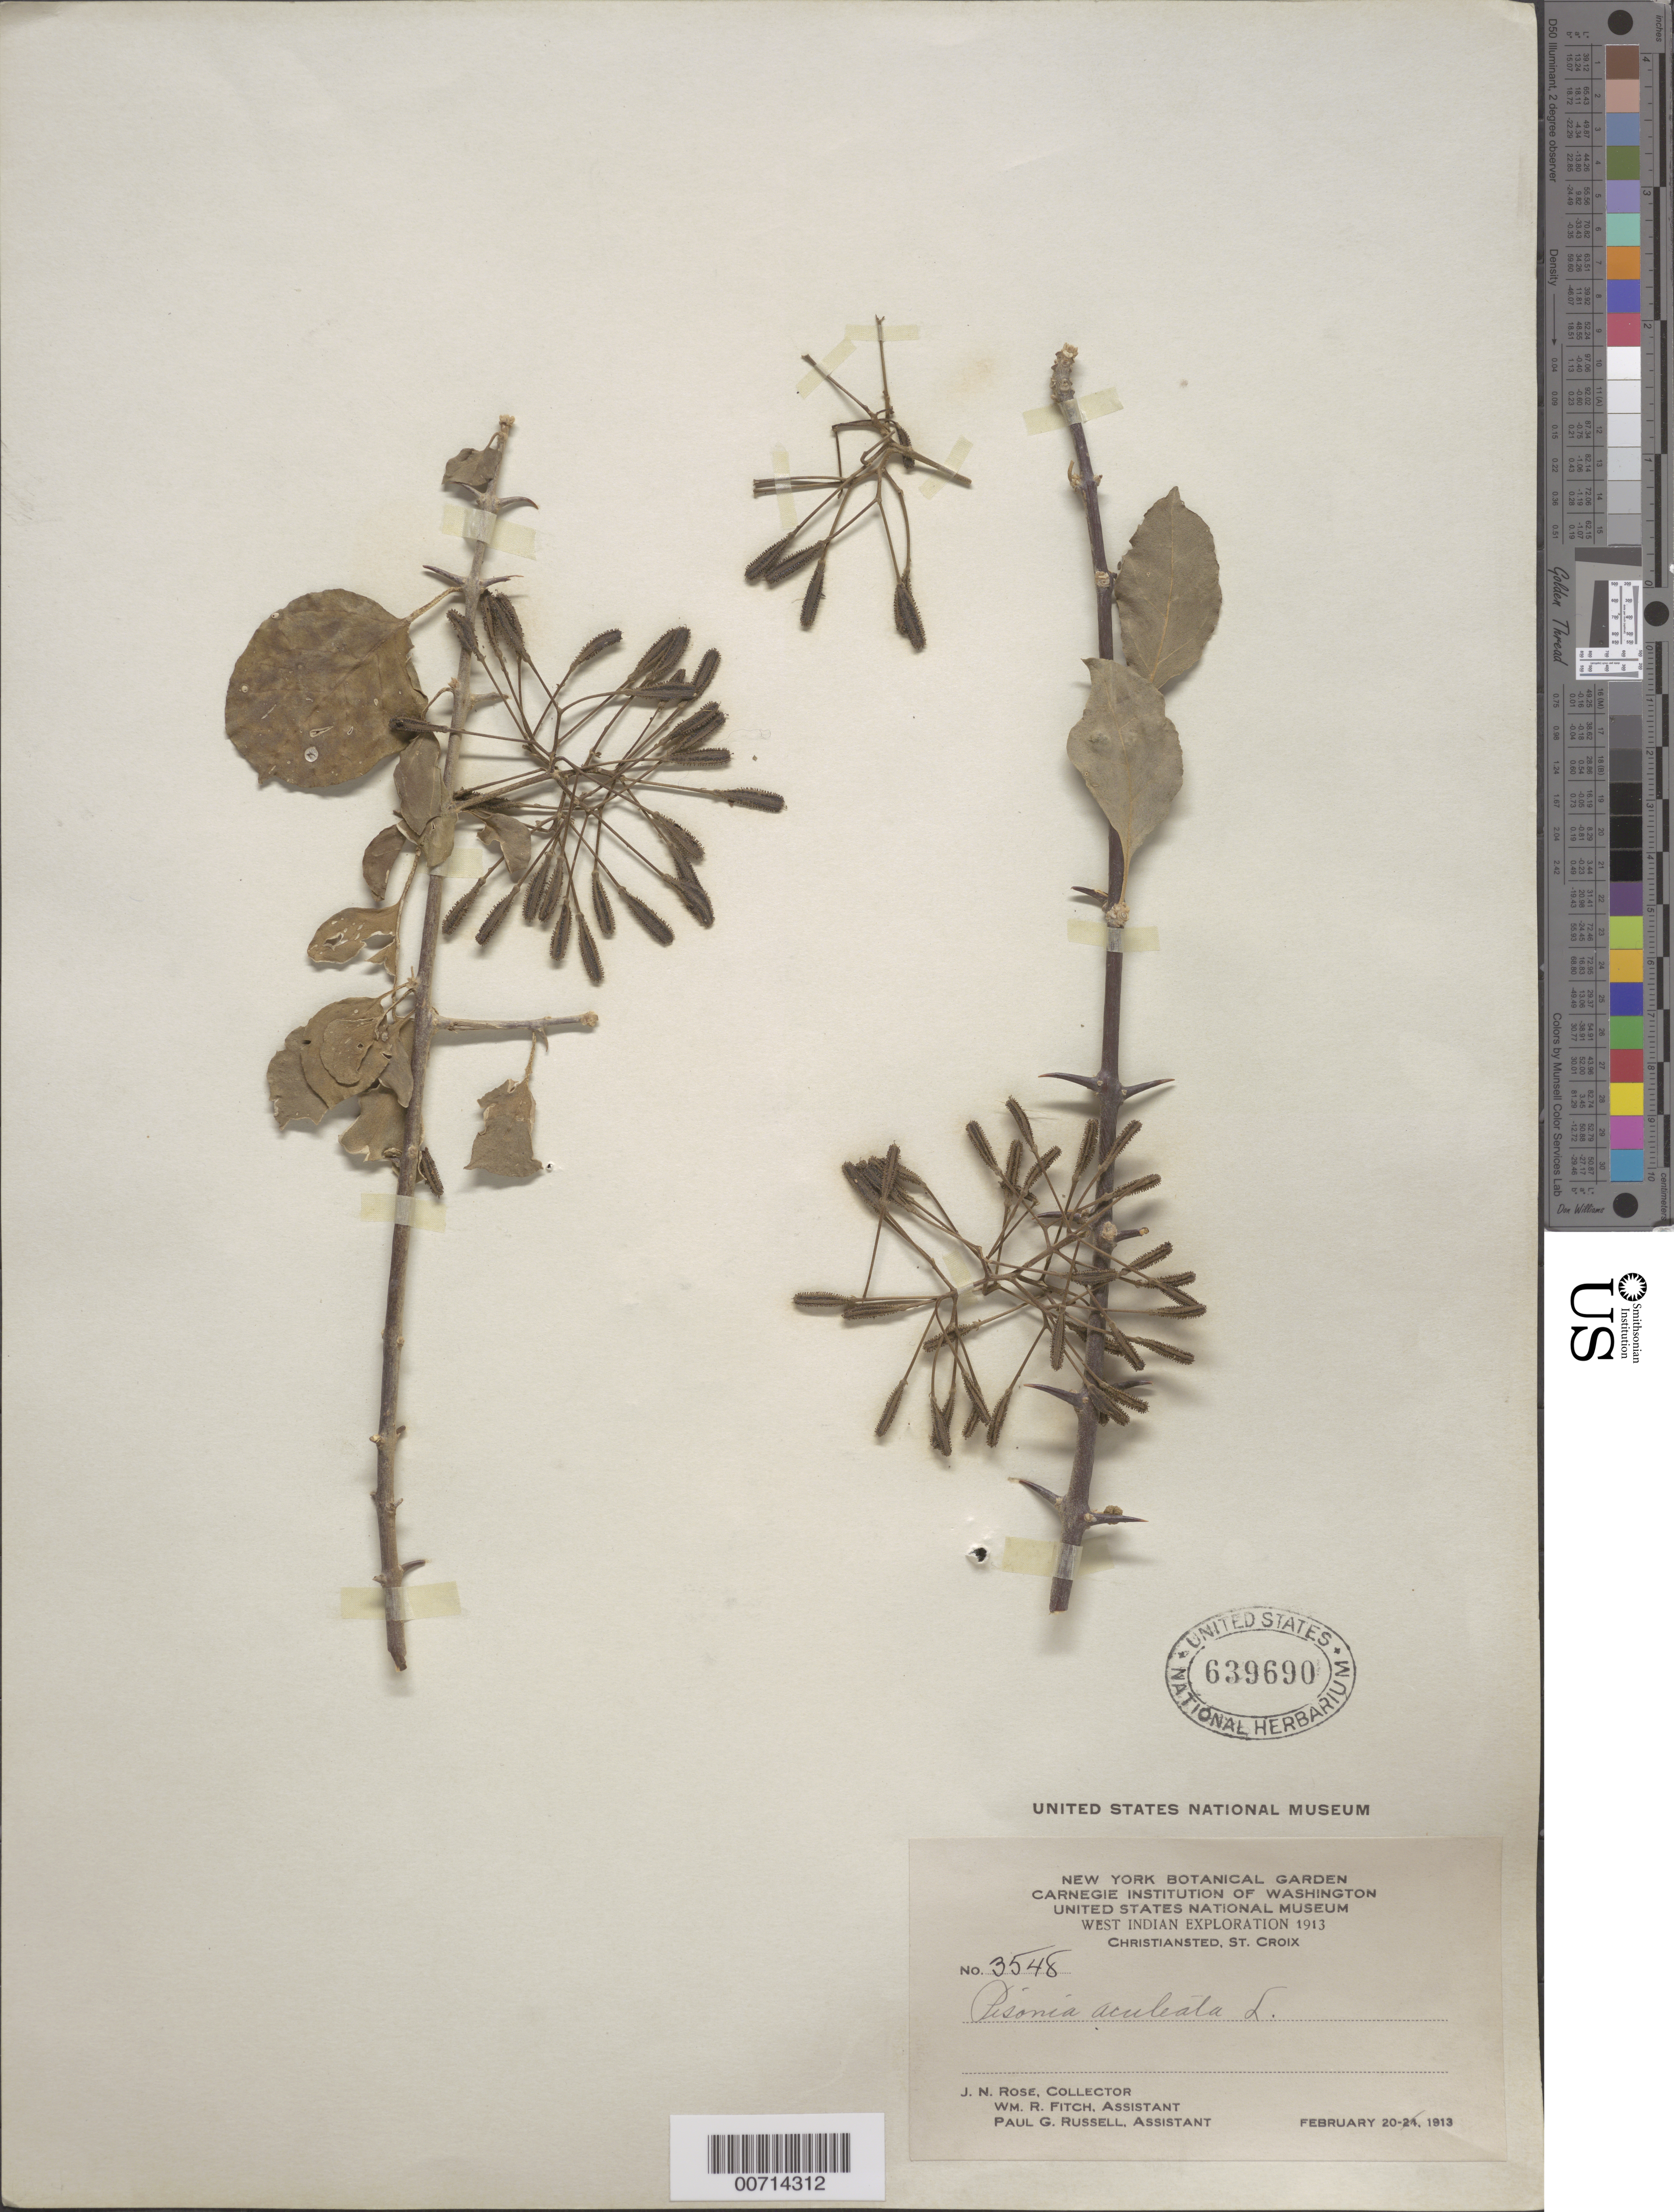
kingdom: Plantae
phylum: Tracheophyta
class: Magnoliopsida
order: Caryophyllales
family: Nyctaginaceae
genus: Pisonia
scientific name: Pisonia aculeata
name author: L.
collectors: J. N. Rose, W. R. Fitch & P. G. Russell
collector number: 3548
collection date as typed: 20 Feb 1913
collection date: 1913-02-20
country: U.S. Virgin Islands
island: St. Croix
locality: Christiansted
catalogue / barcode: US 639690